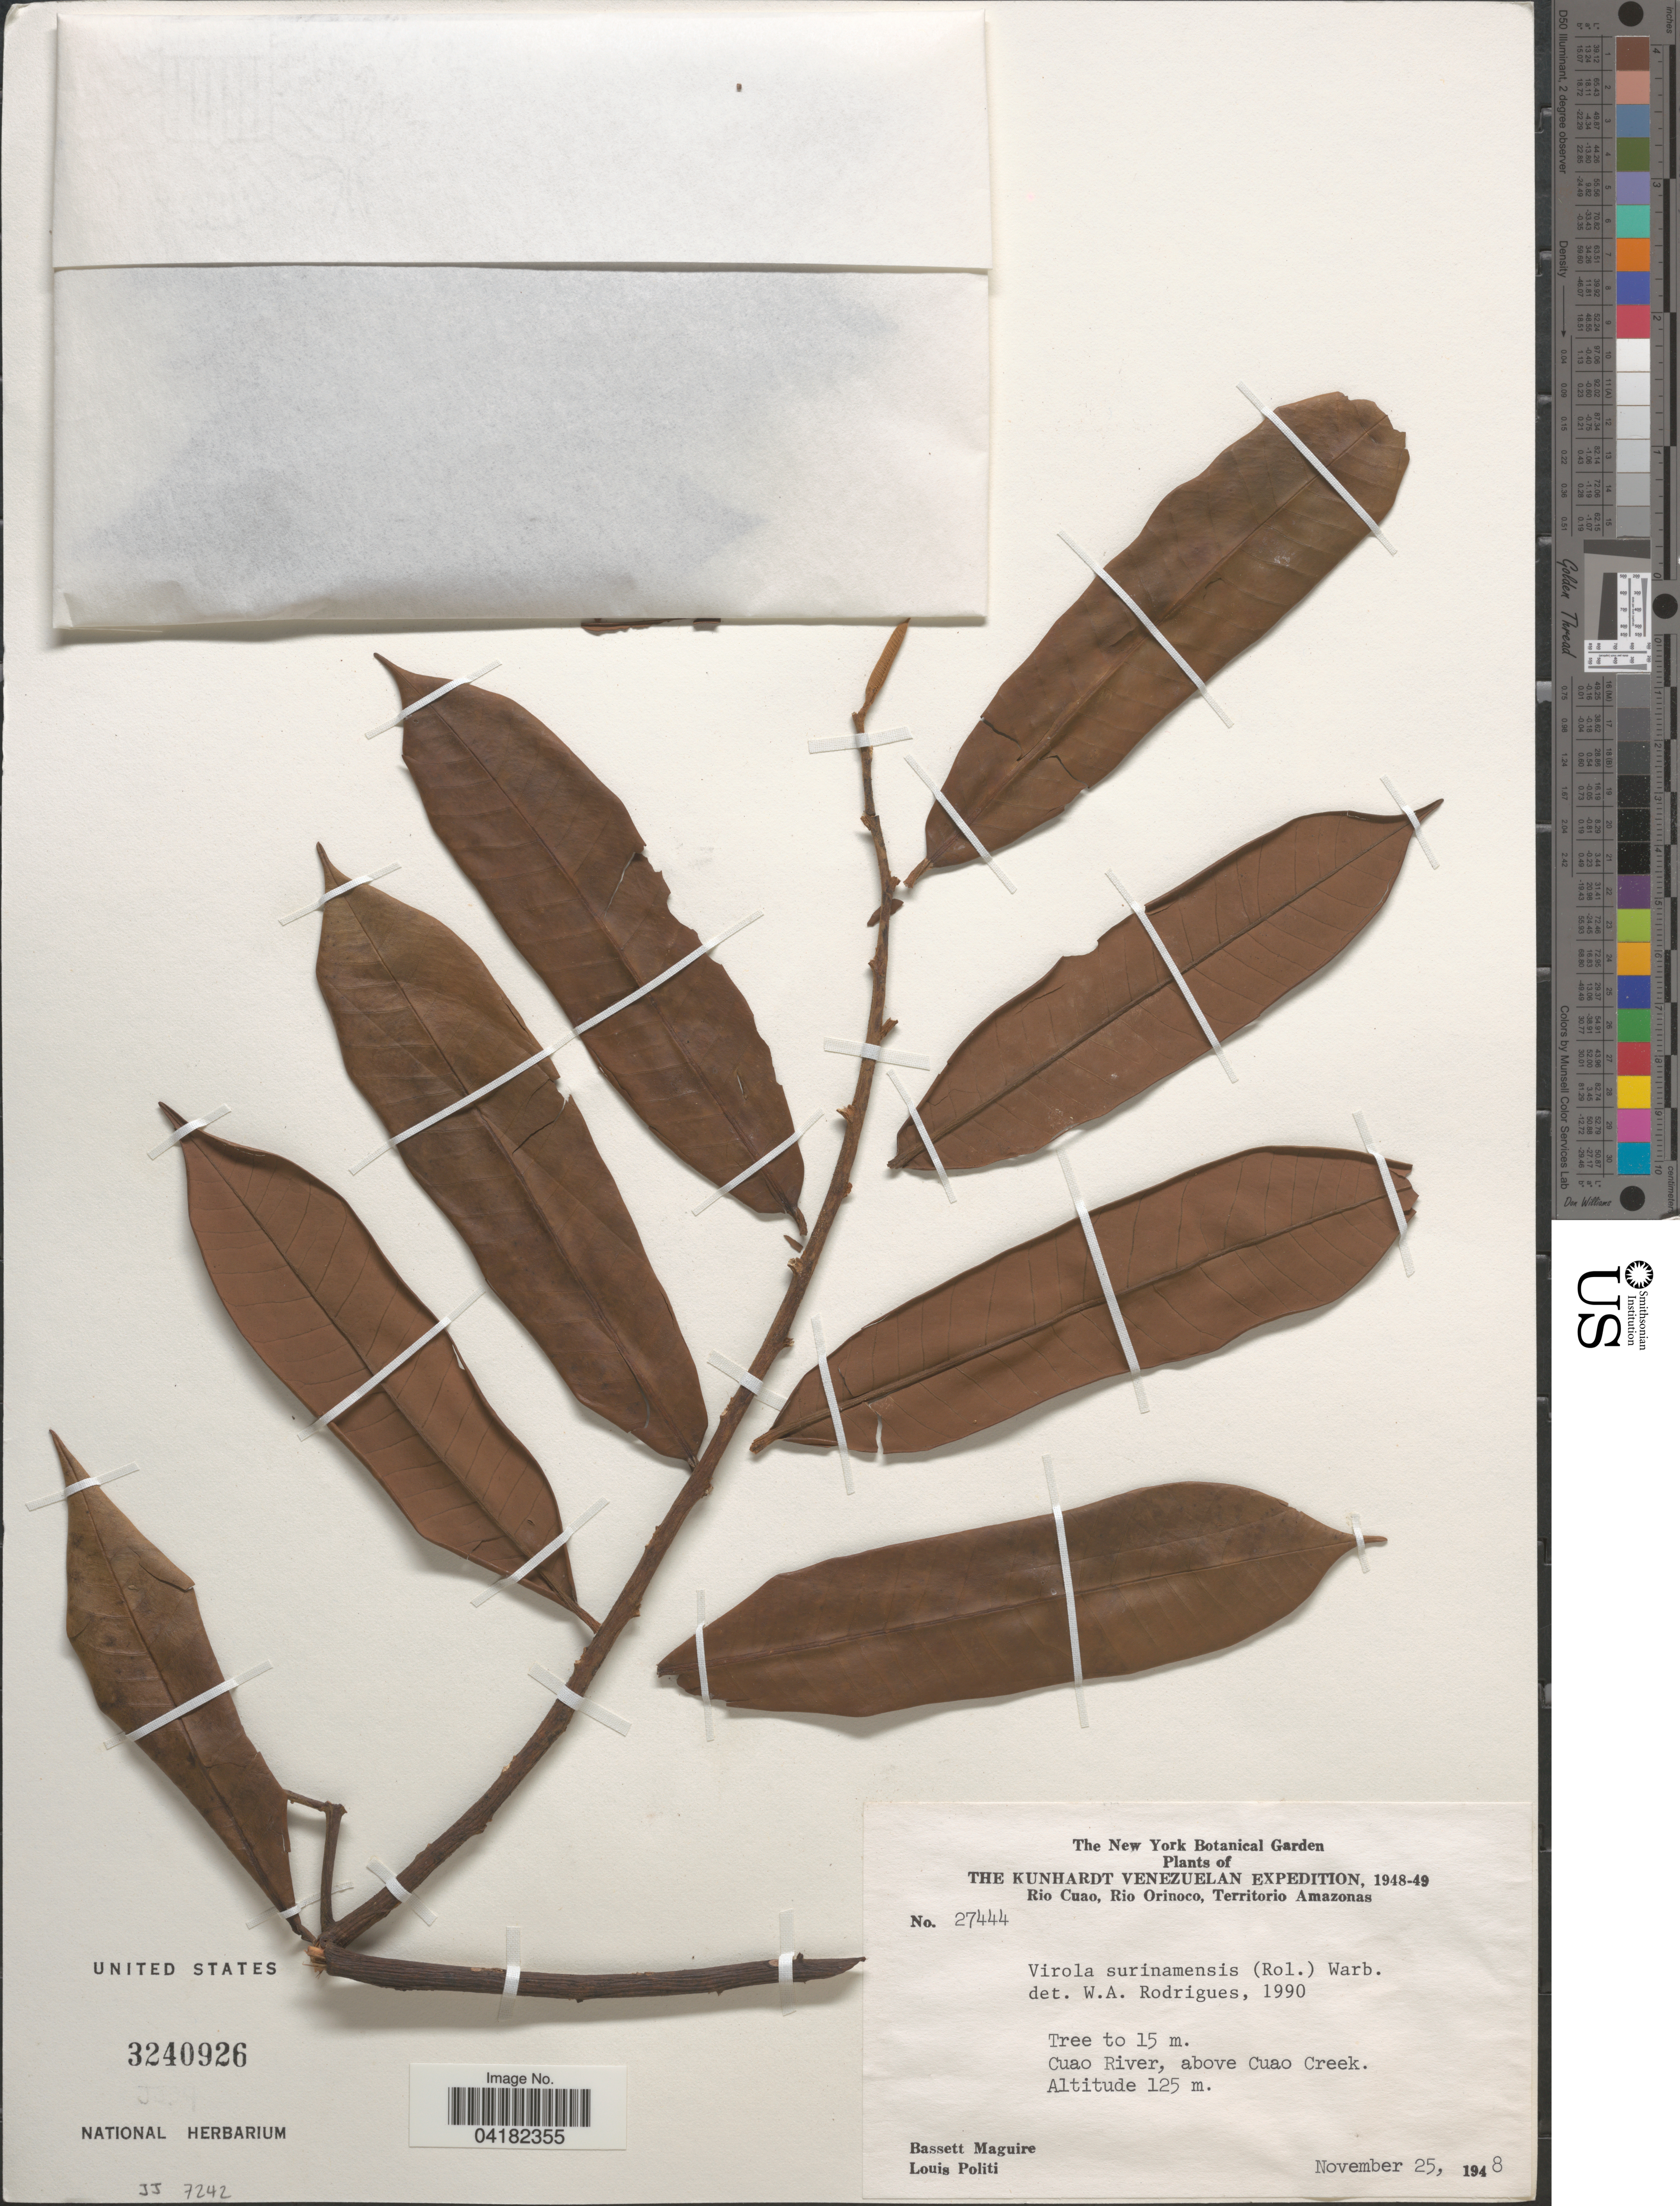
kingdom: Plantae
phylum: Tracheophyta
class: Magnoliopsida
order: Magnoliales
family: Myristicaceae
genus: Virola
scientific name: Virola surinamensis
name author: (Rol.) Warb.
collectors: B. Maguire & L. Politi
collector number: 27444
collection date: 1948-11-25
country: Venezuela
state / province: Amazonas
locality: The Kunhardt Venezuelan Expedition, 1948-49. Rio Cuao, Rio Orinoco, Territorio Amazonas. Cuao River, above Cuao Creek.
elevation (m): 125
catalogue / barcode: US 3240926